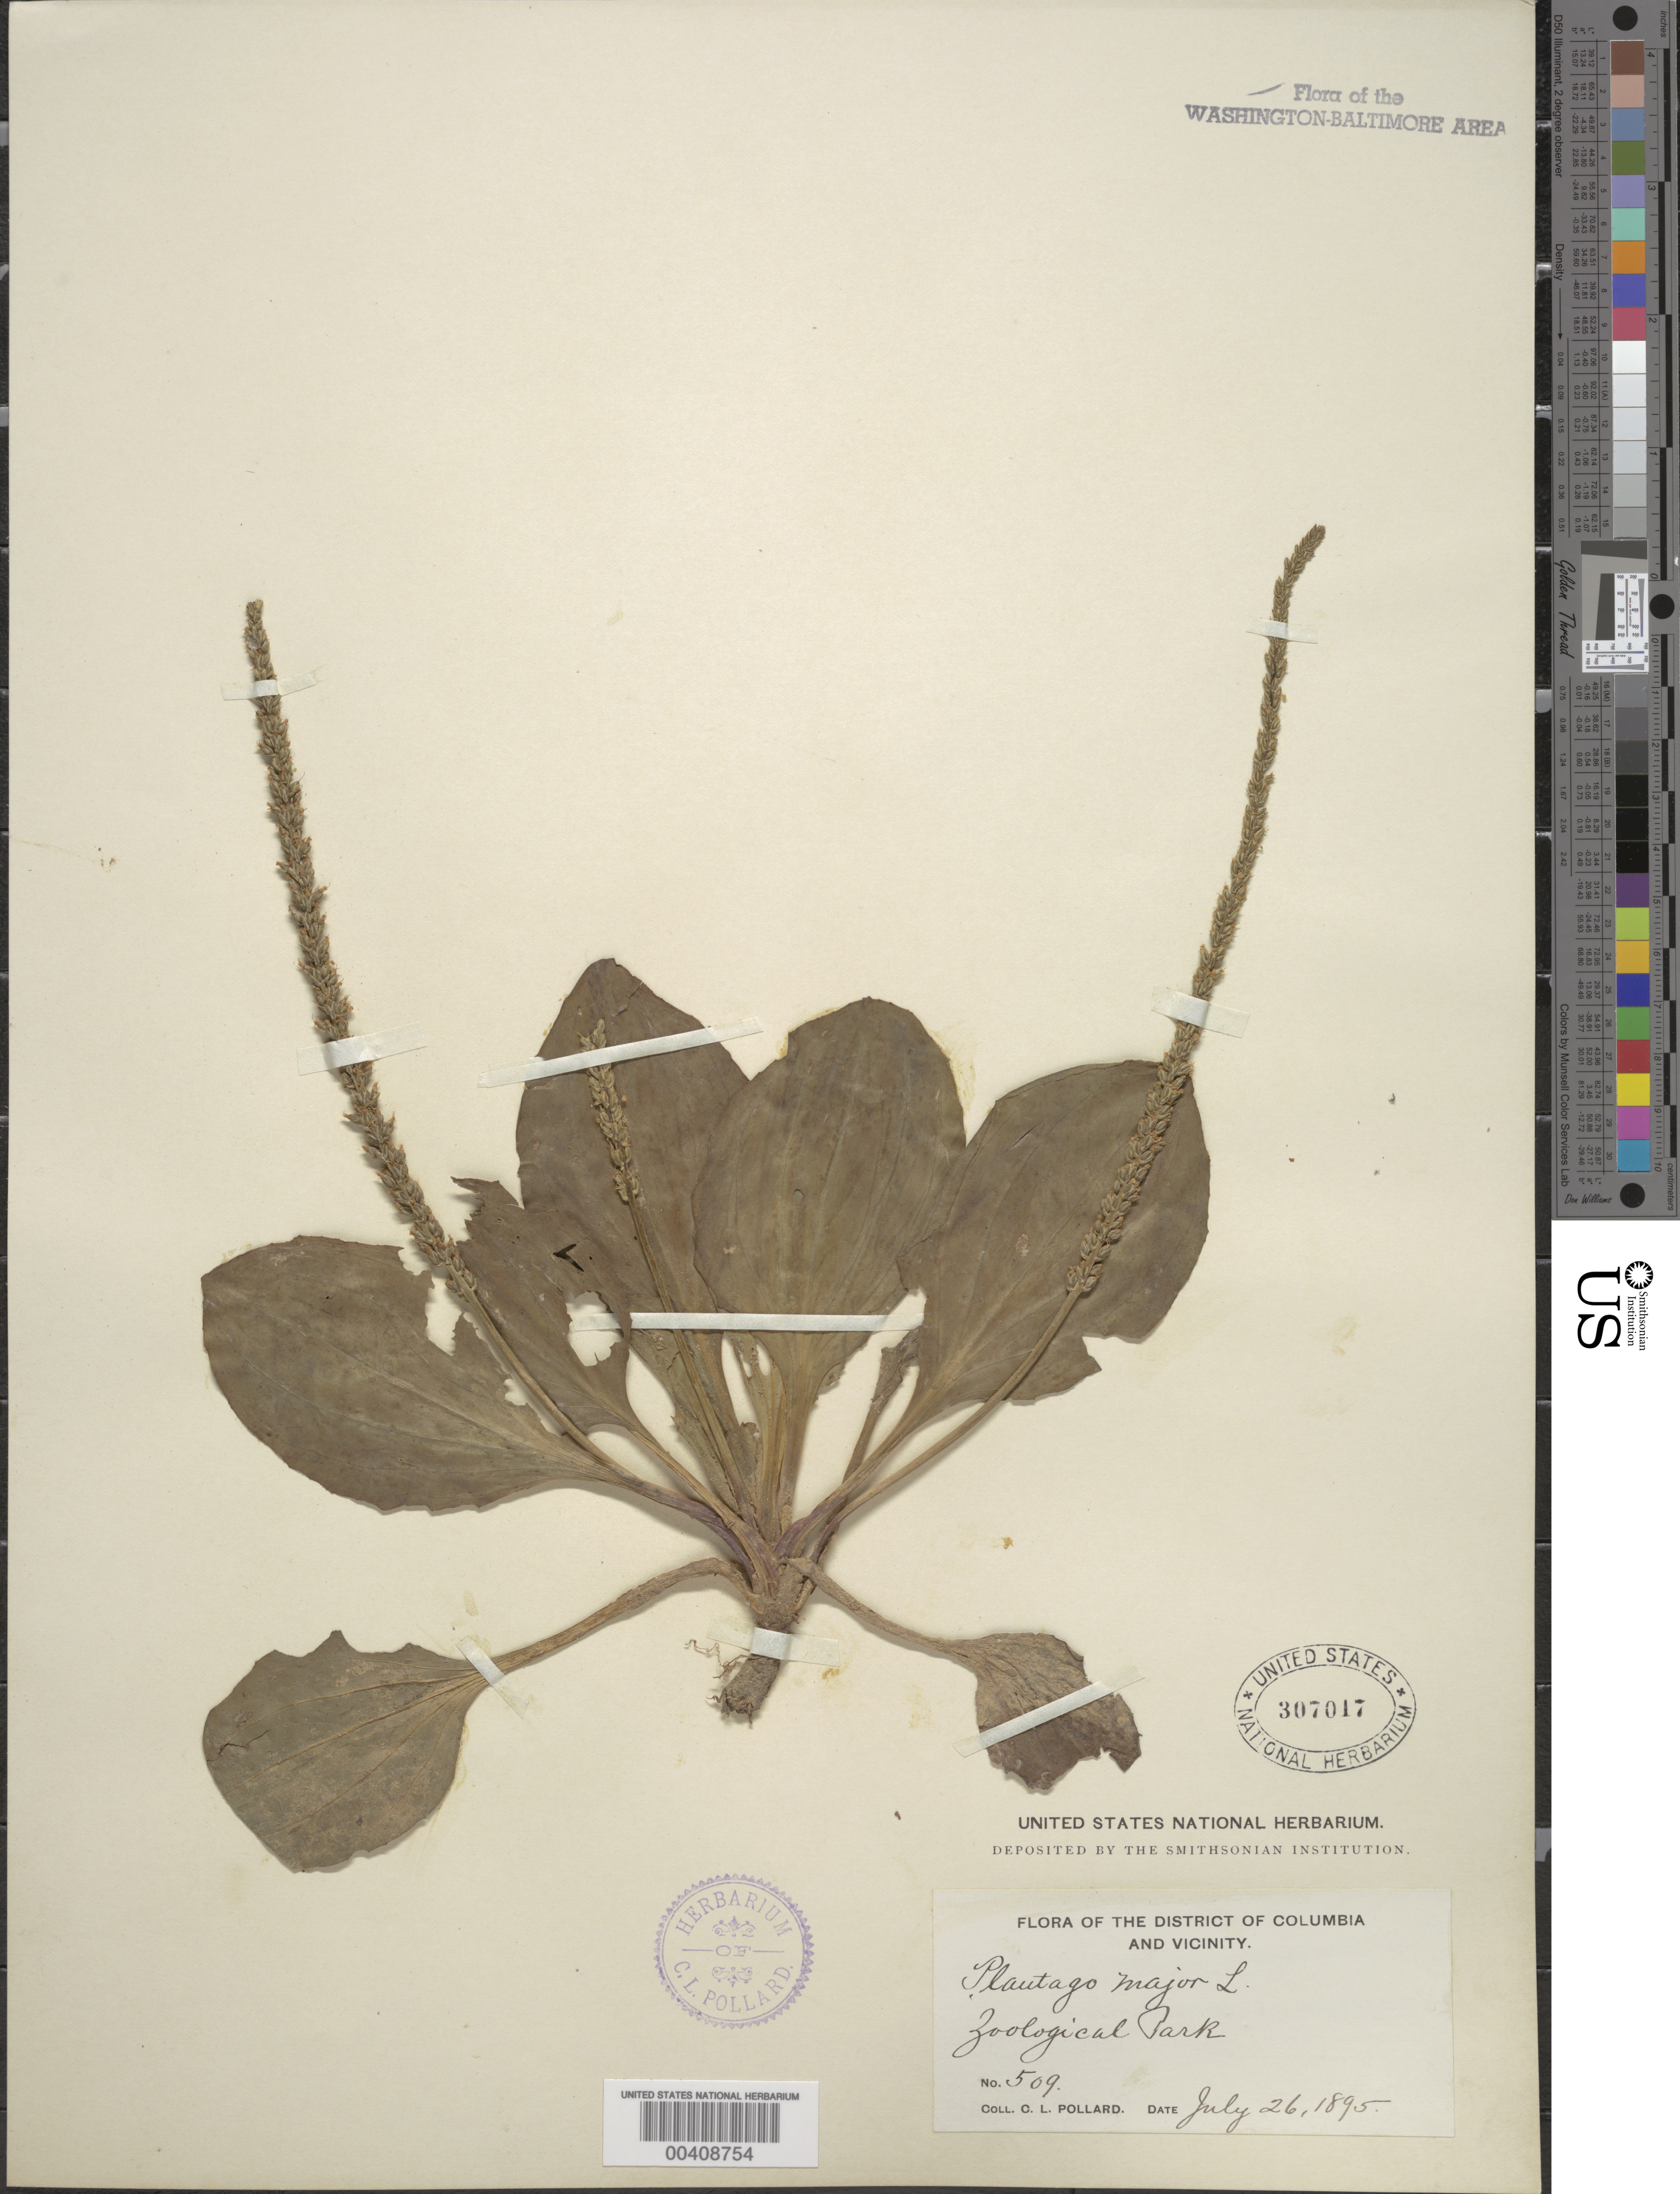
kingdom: Plantae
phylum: Tracheophyta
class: Magnoliopsida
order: Lamiales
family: Plantaginaceae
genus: Plantago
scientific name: Plantago rugelii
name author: Decne.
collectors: C. L. Pollard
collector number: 509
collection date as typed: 26 Jul 1895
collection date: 1895-07-26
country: United States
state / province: District of Columbia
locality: Zoological Park Rock Creek Park and Vicinity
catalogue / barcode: US 307017